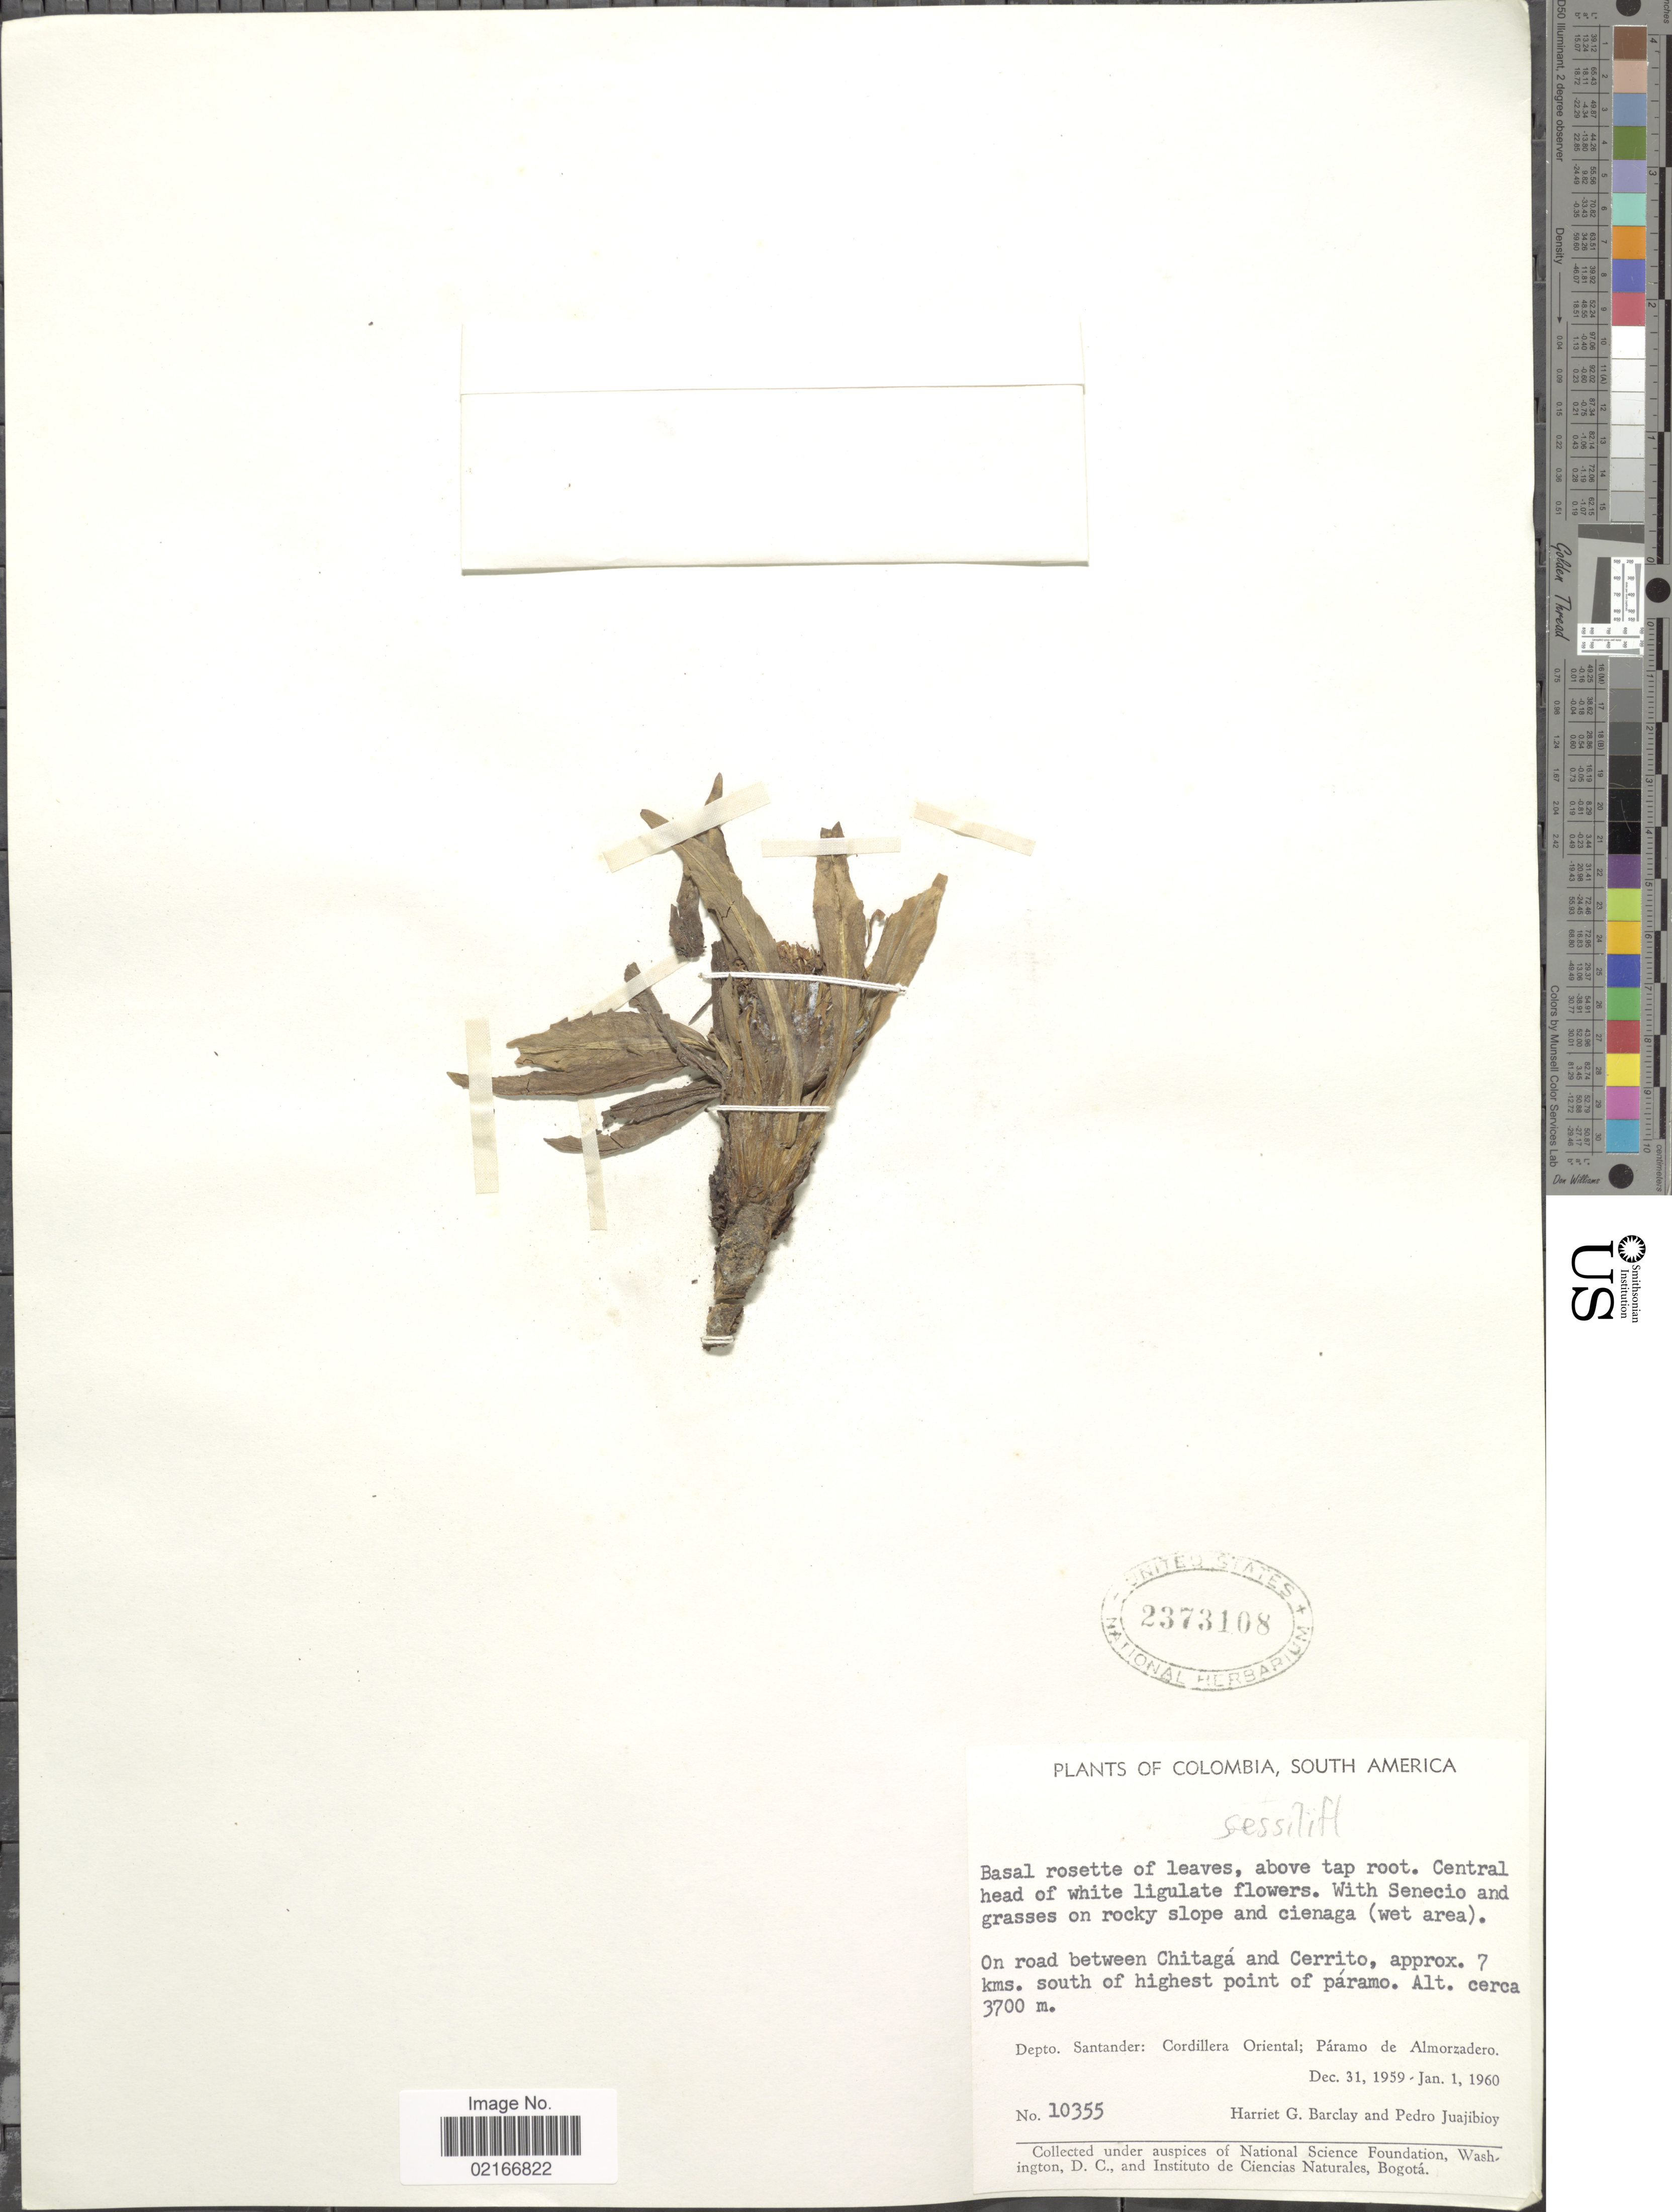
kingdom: Plantae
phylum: Tracheophyta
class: Magnoliopsida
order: Asterales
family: Asteraceae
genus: Hypochaeris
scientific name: Hypochaeris sessiflora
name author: Kunth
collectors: H. G. Barclay & P. Juajibioy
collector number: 10355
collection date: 1959-12-31/1960-01-01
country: Colombia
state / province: Santander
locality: On road between Chitagá and Cerrito, approx. 7 kms. south of highest point of páramo. Cordillera Oriental; Páramo de Almorzadero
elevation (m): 3700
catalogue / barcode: US 2373108